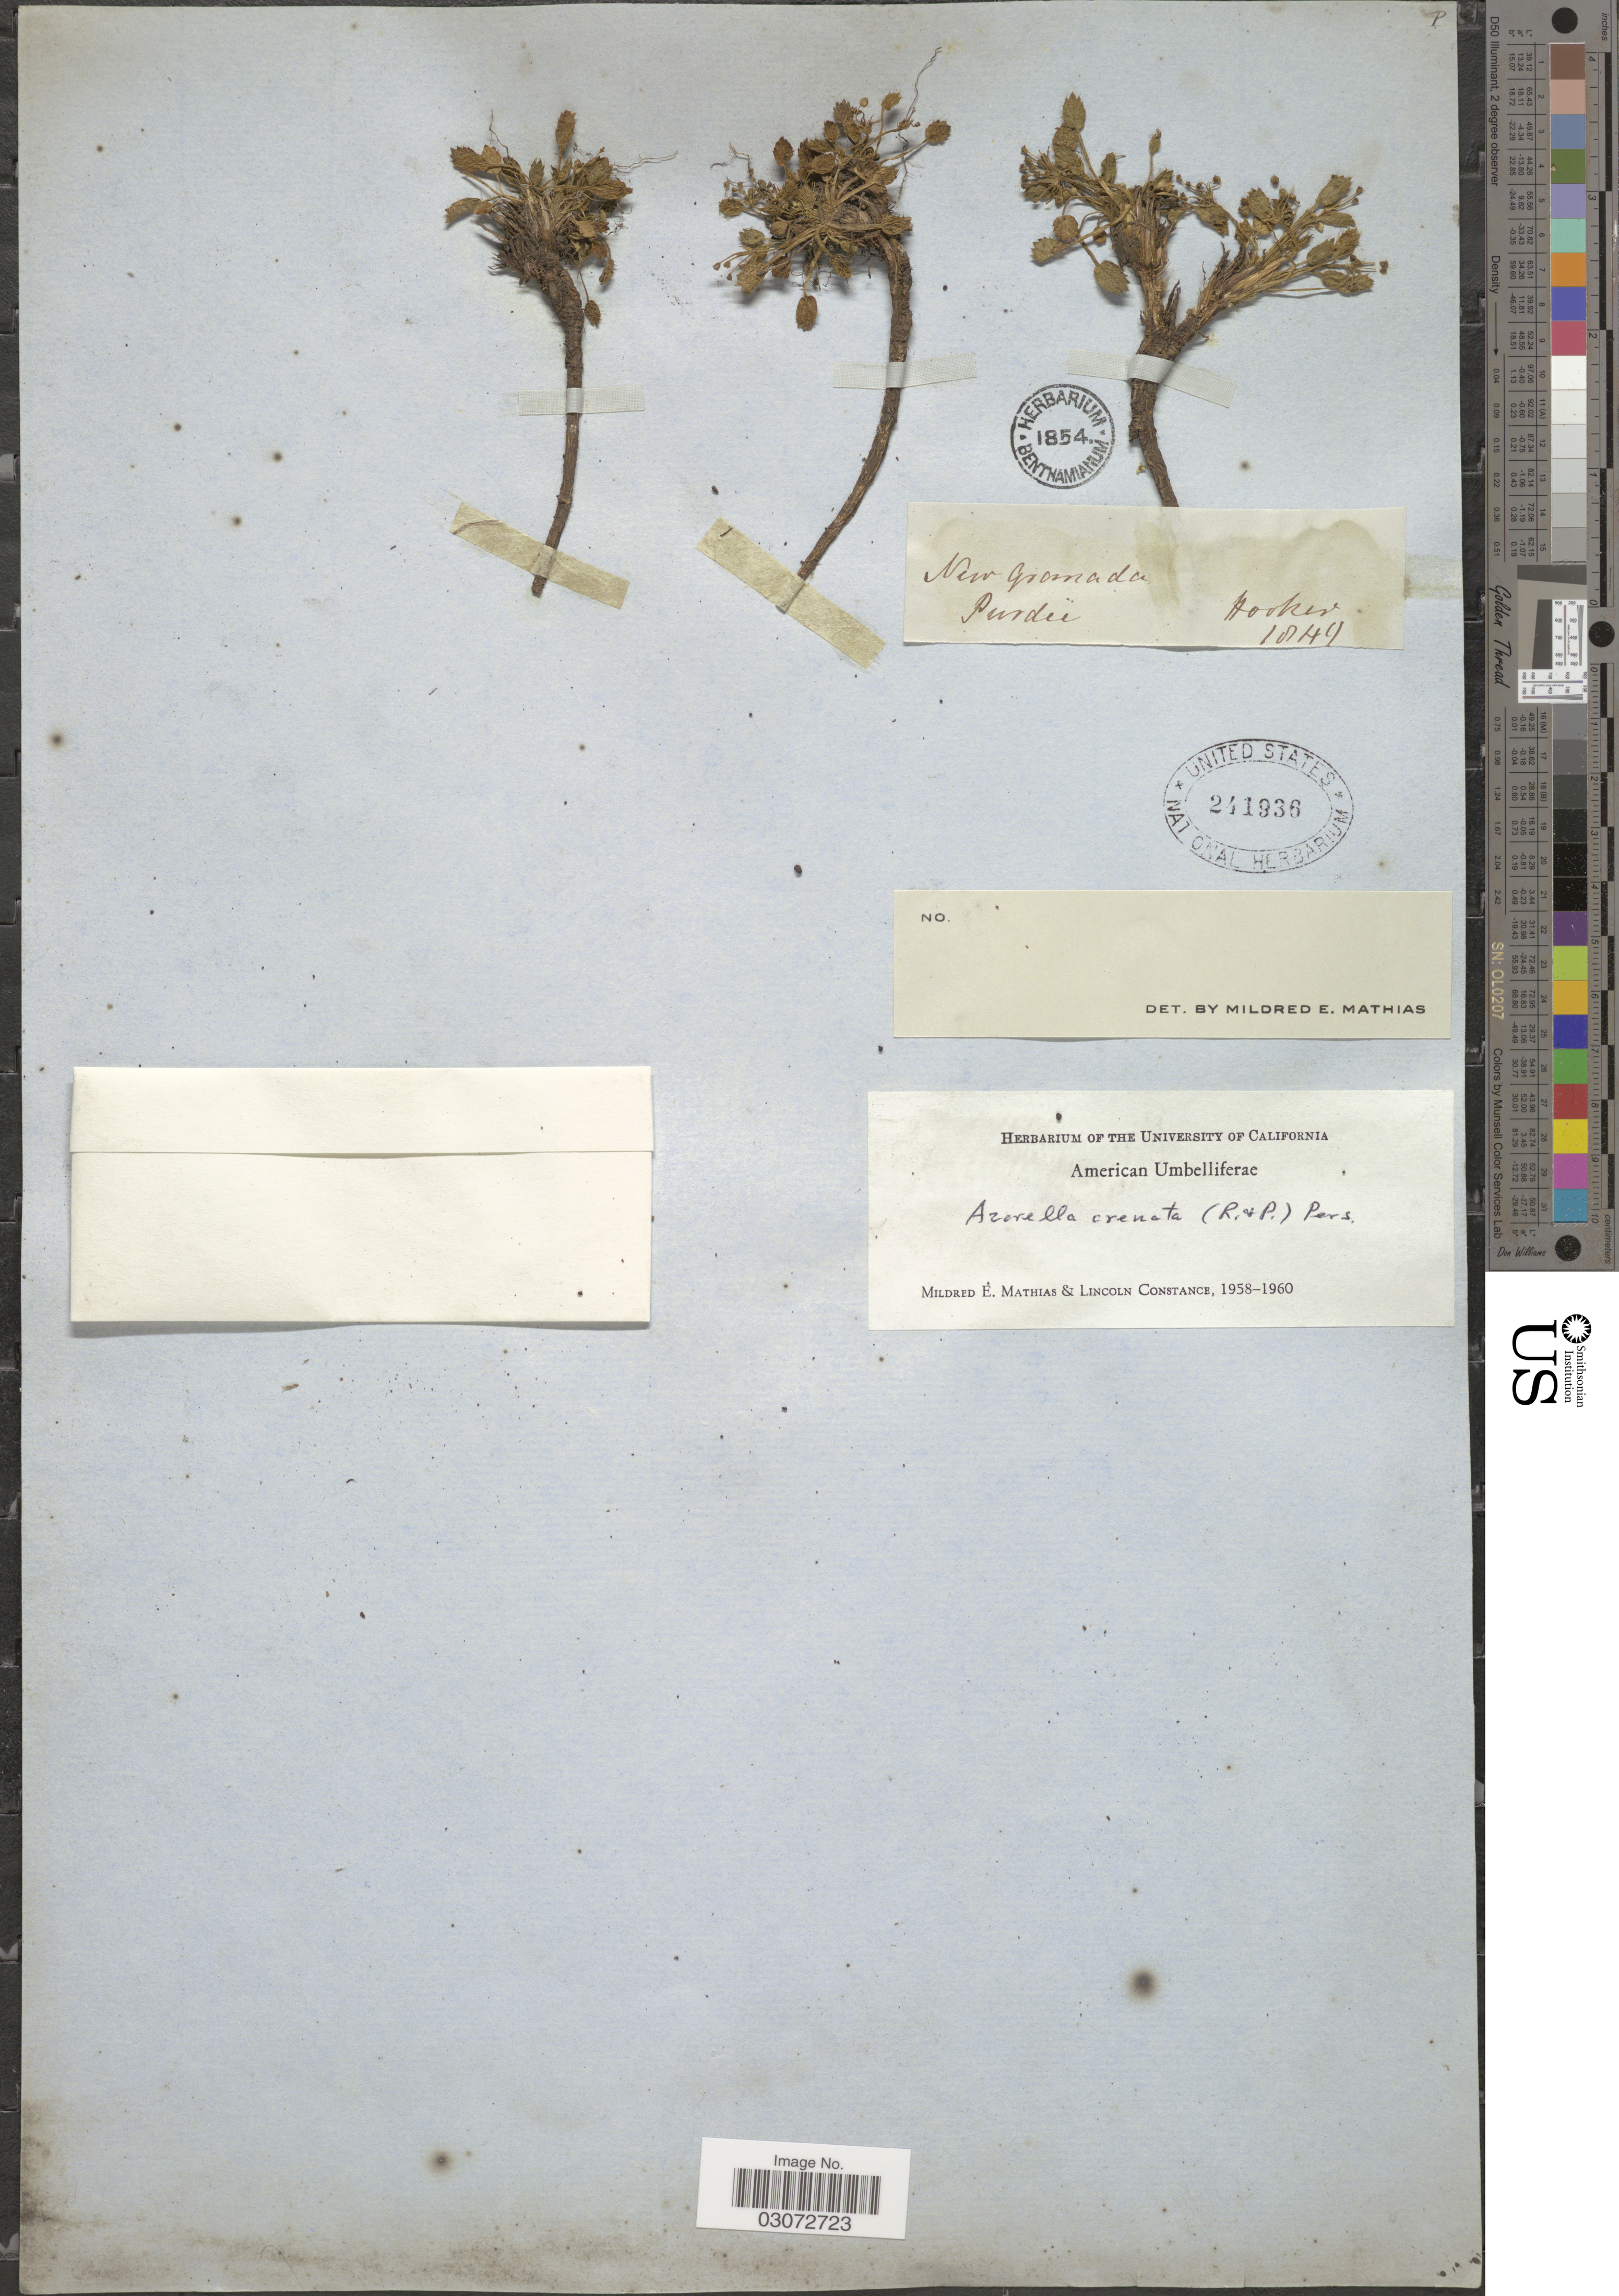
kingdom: Plantae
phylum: Tracheophyta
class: Magnoliopsida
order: Apiales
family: Apiaceae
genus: Azorella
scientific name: Azorella crenata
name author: (Ruiz & Pav.) Pers.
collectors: -. Hooker & -. Purdie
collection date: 1844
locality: New Granada. [probably Colombia]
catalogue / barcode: US 241936